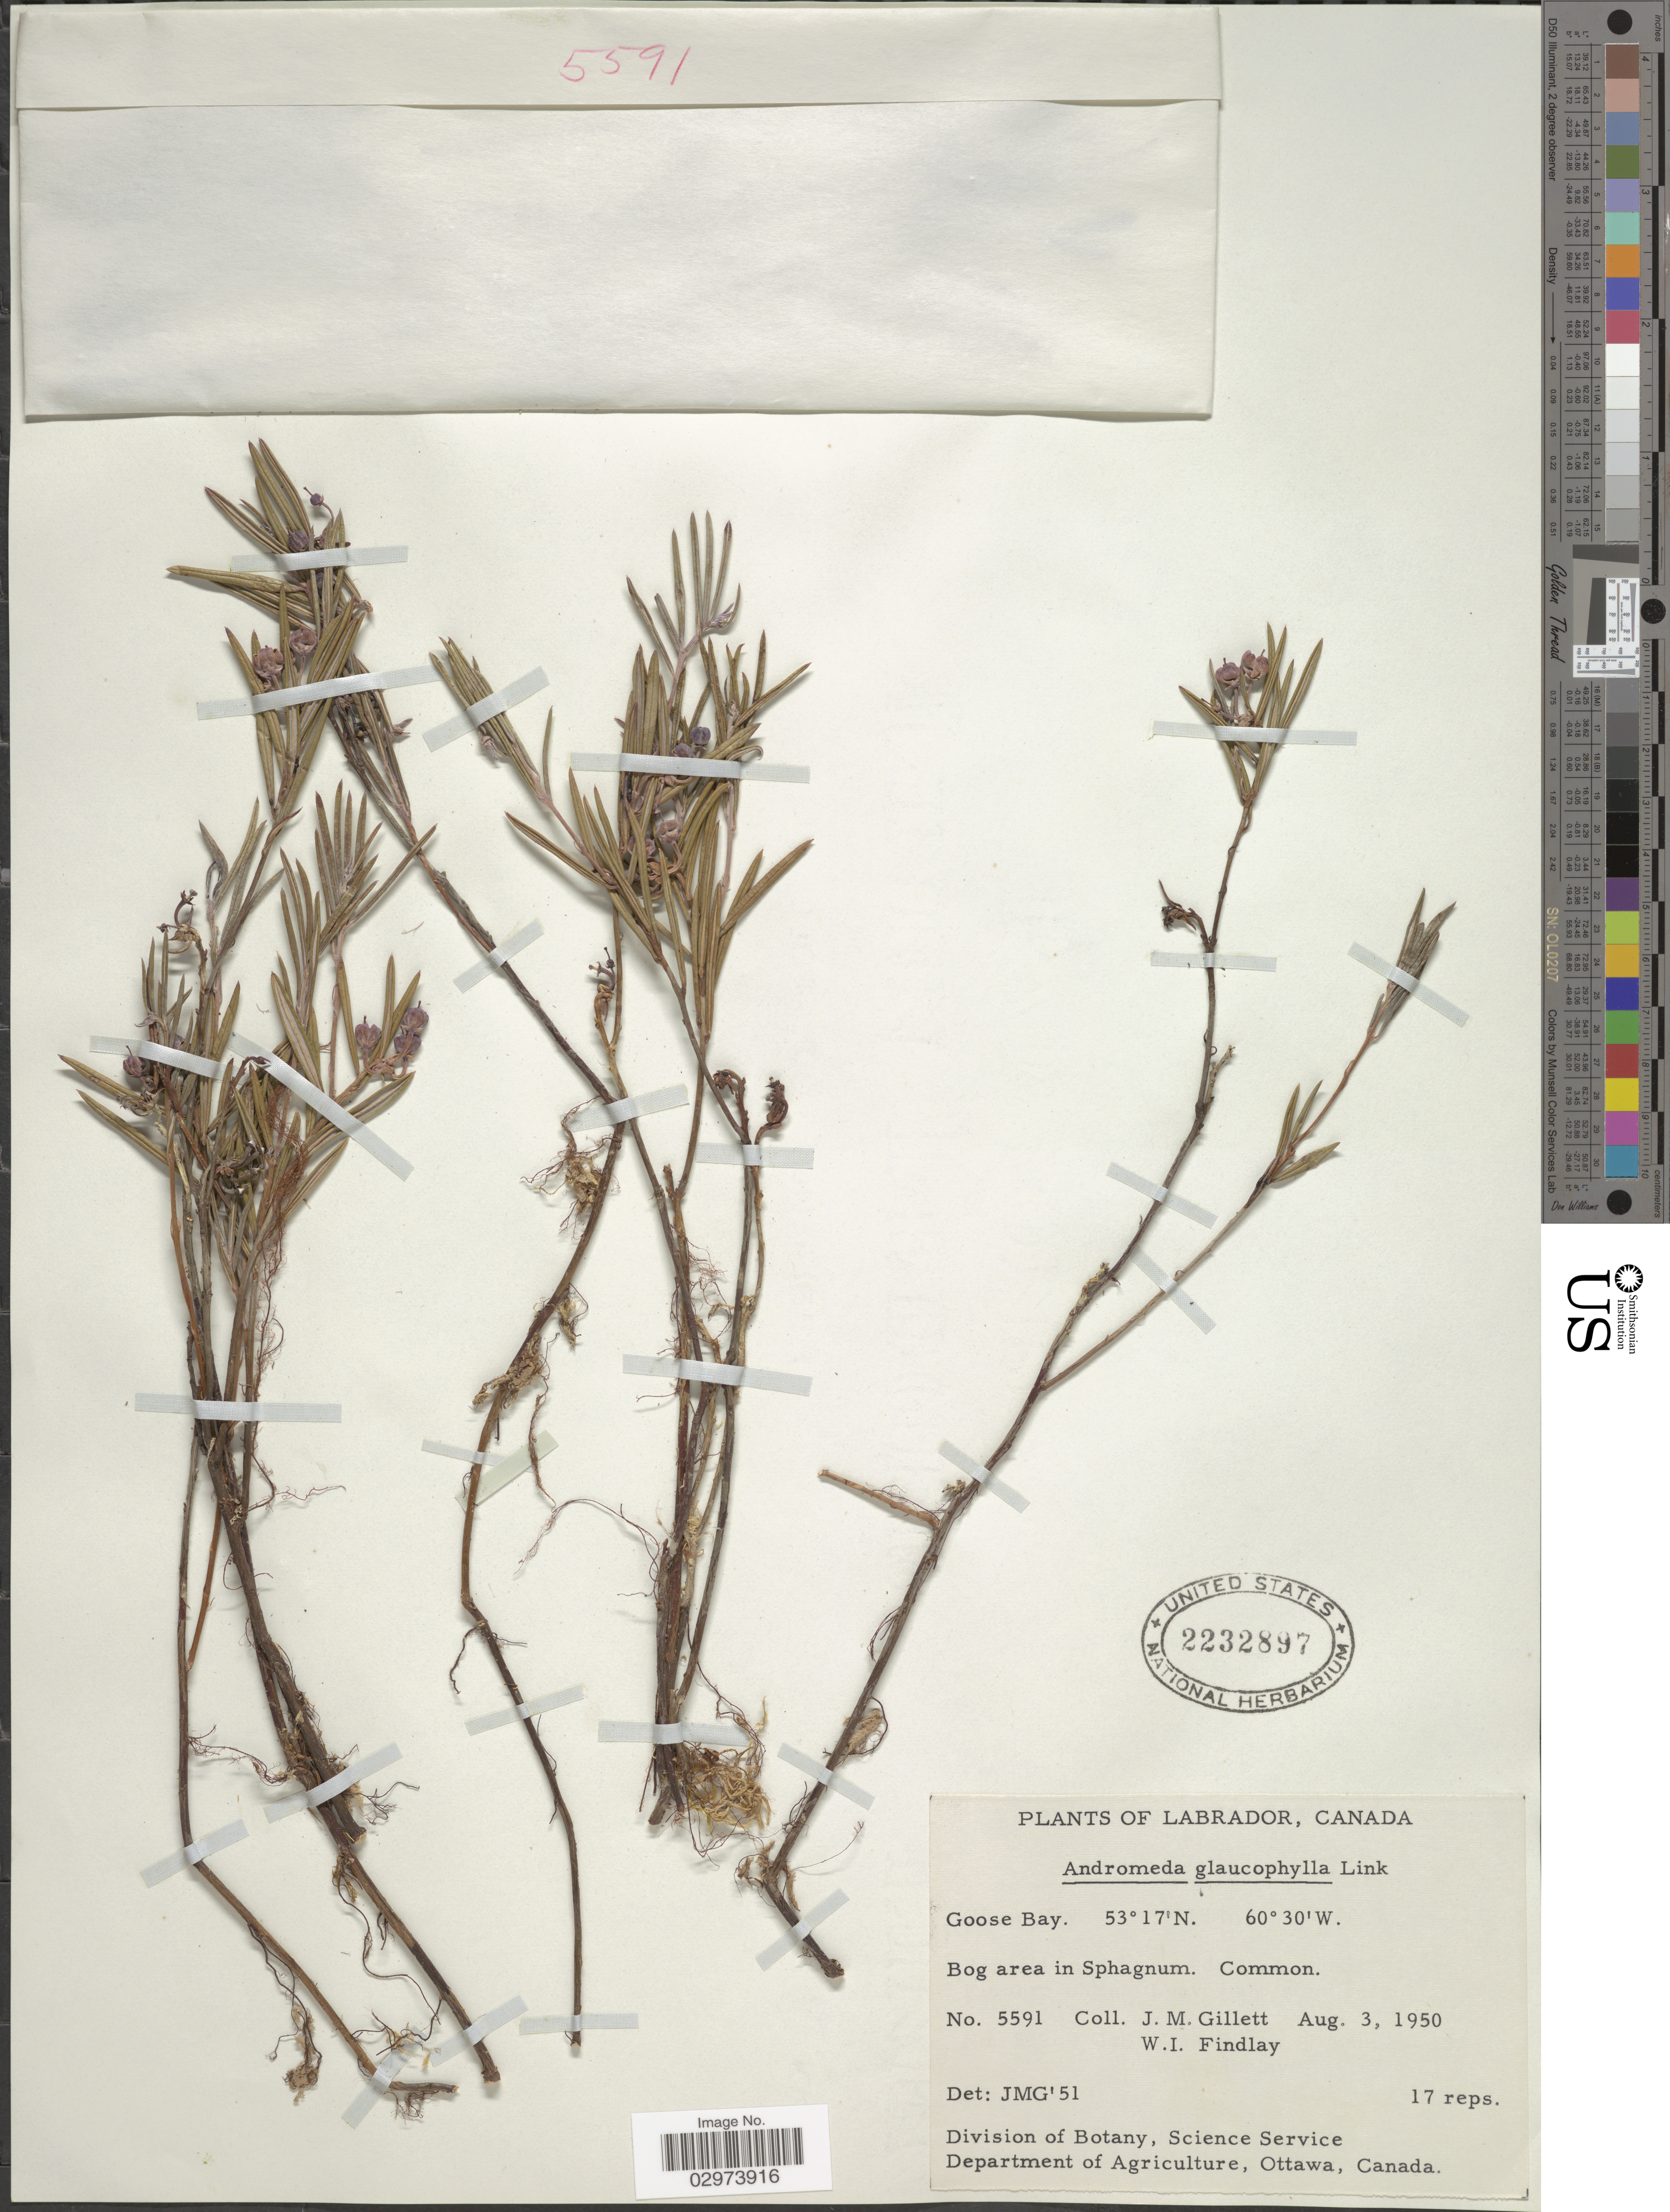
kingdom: Plantae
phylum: Tracheophyta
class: Magnoliopsida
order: Ericales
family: Ericaceae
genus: Andromeda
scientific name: Andromeda polifolia var. latifolia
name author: Aiton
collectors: J. M. Gillett & W. Findlay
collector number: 5591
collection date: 1950-08-03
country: Canada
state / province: Newfoundland and Labrador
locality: Labrador. Goose Bay.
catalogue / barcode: US 2232897